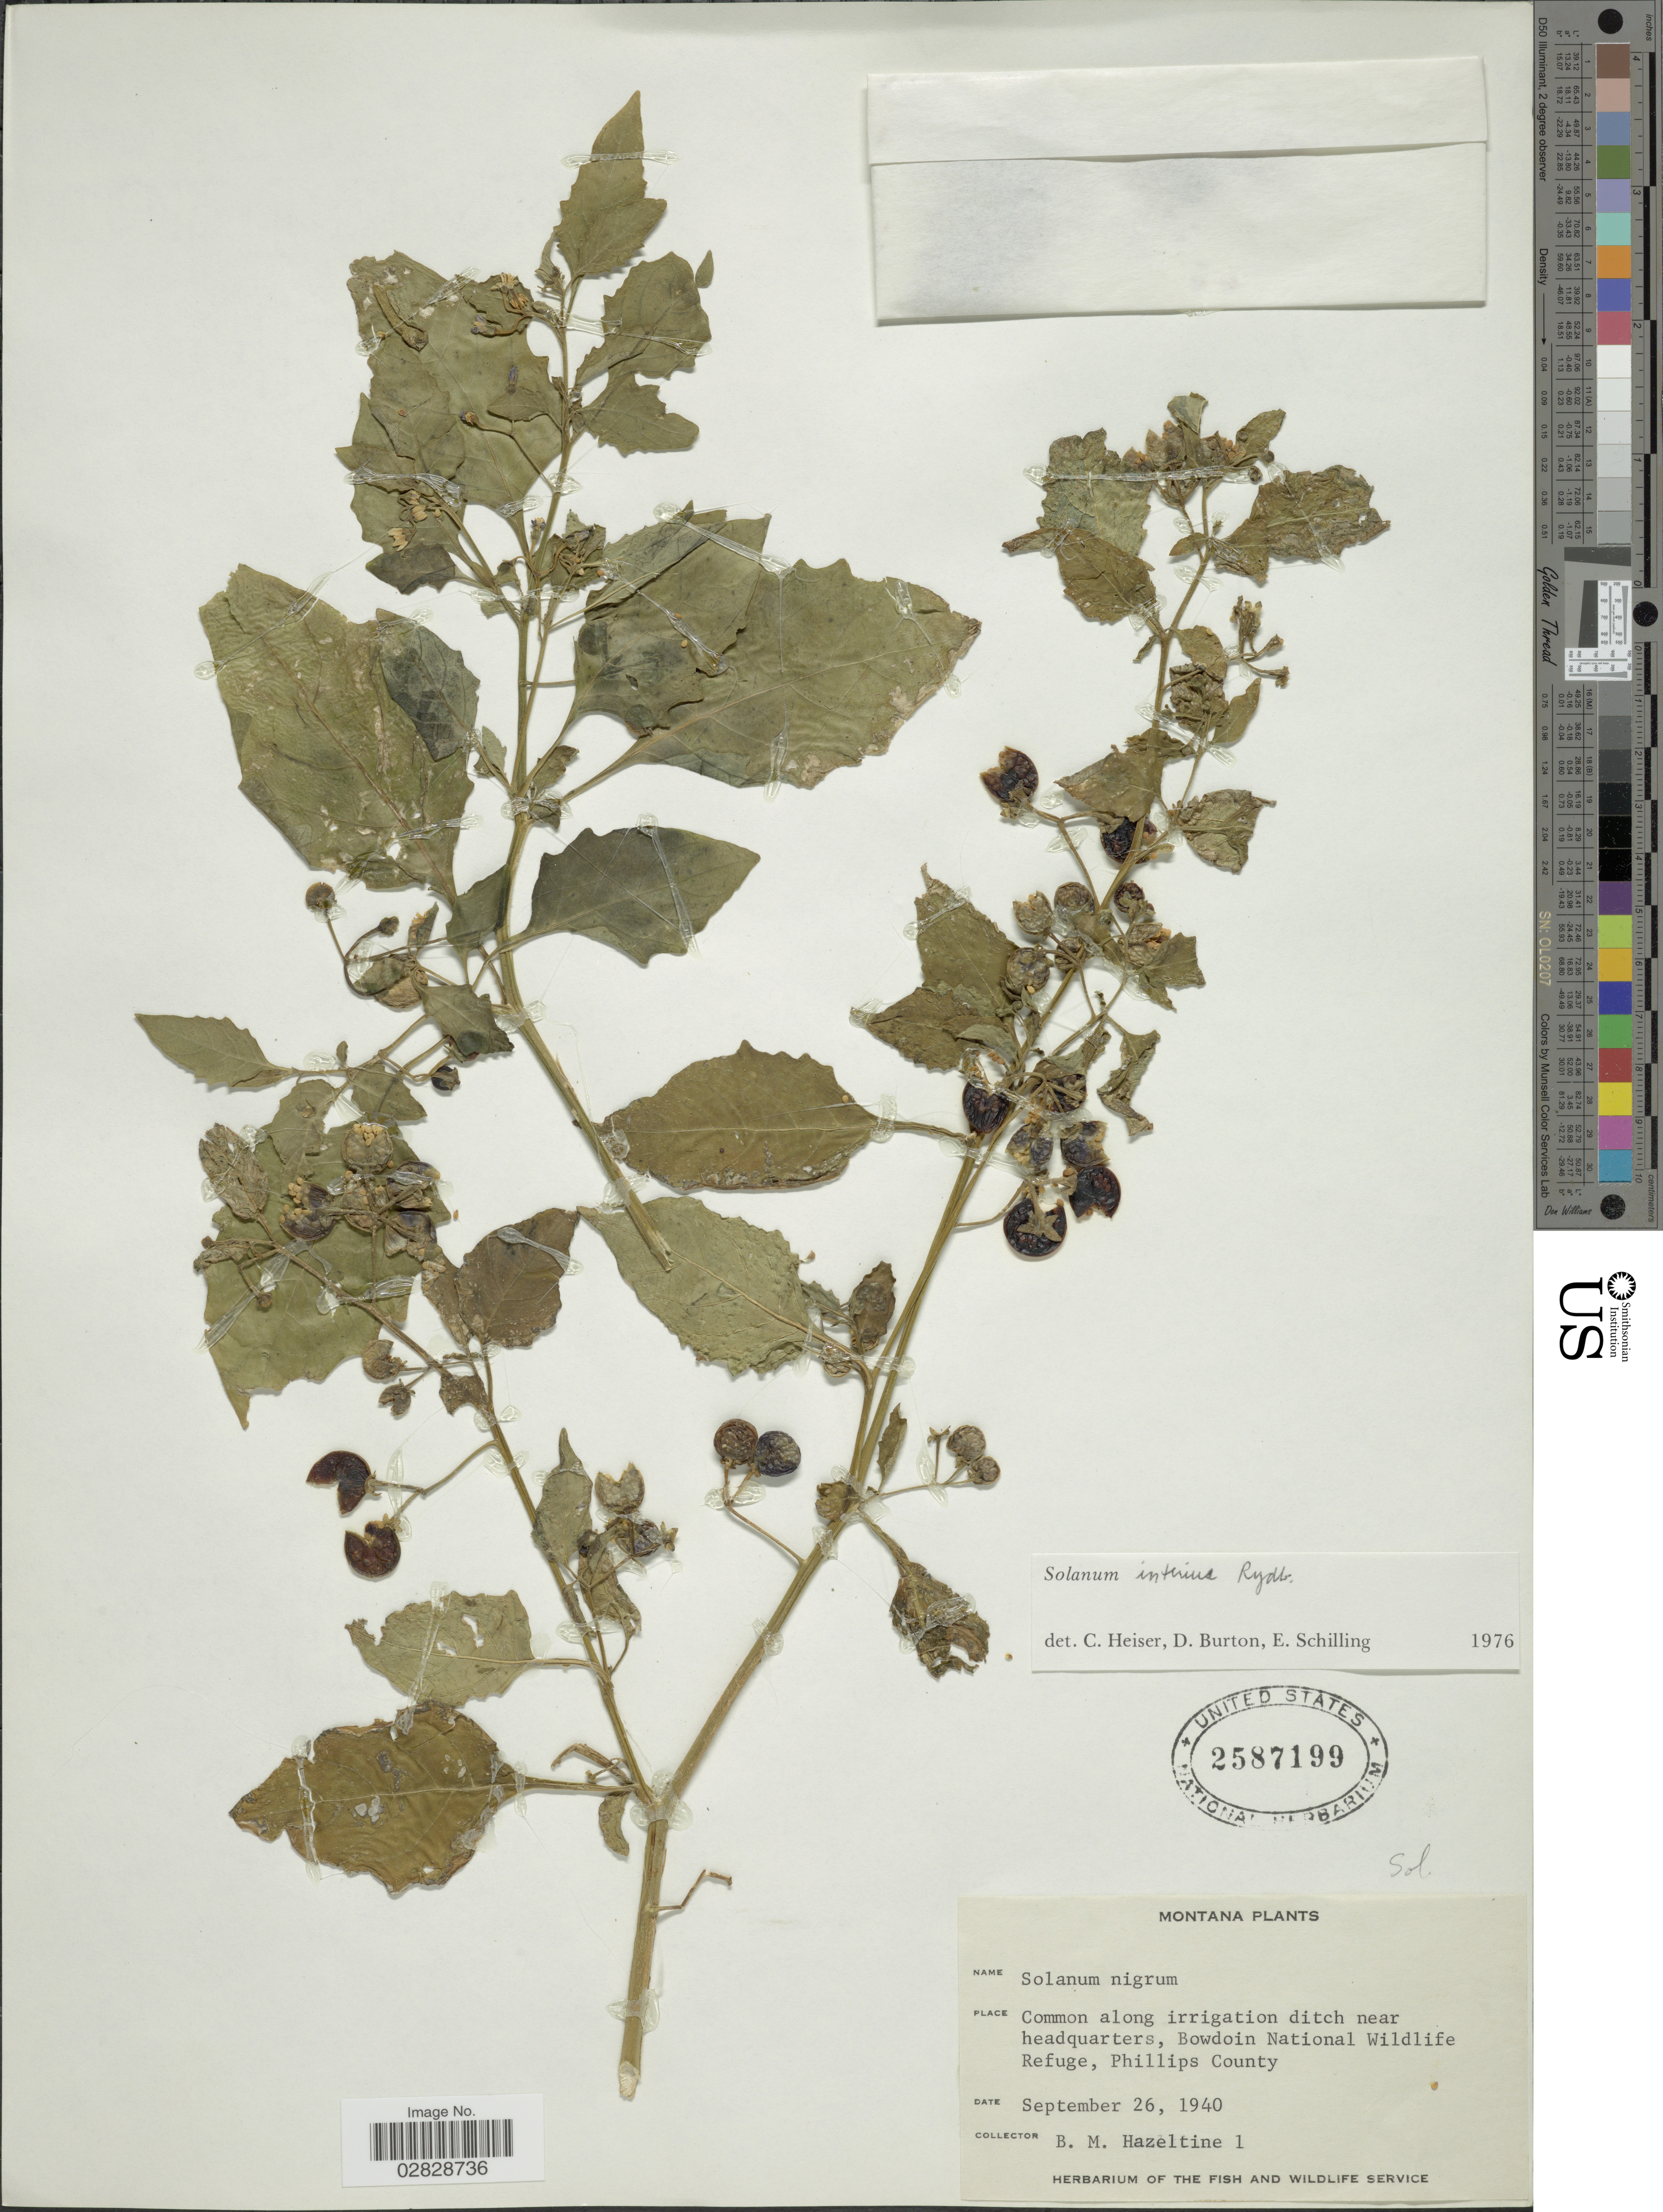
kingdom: Plantae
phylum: Tracheophyta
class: Magnoliopsida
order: Solanales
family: Solanaceae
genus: Solanum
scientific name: Solanum interius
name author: Rydb.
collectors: B. Hazeltine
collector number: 1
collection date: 1940-09-26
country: United States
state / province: Montana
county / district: Phillips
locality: Common along irrigation ditch near headquarters, Bowdoin National Wildlife Refuge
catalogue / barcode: US 2587199